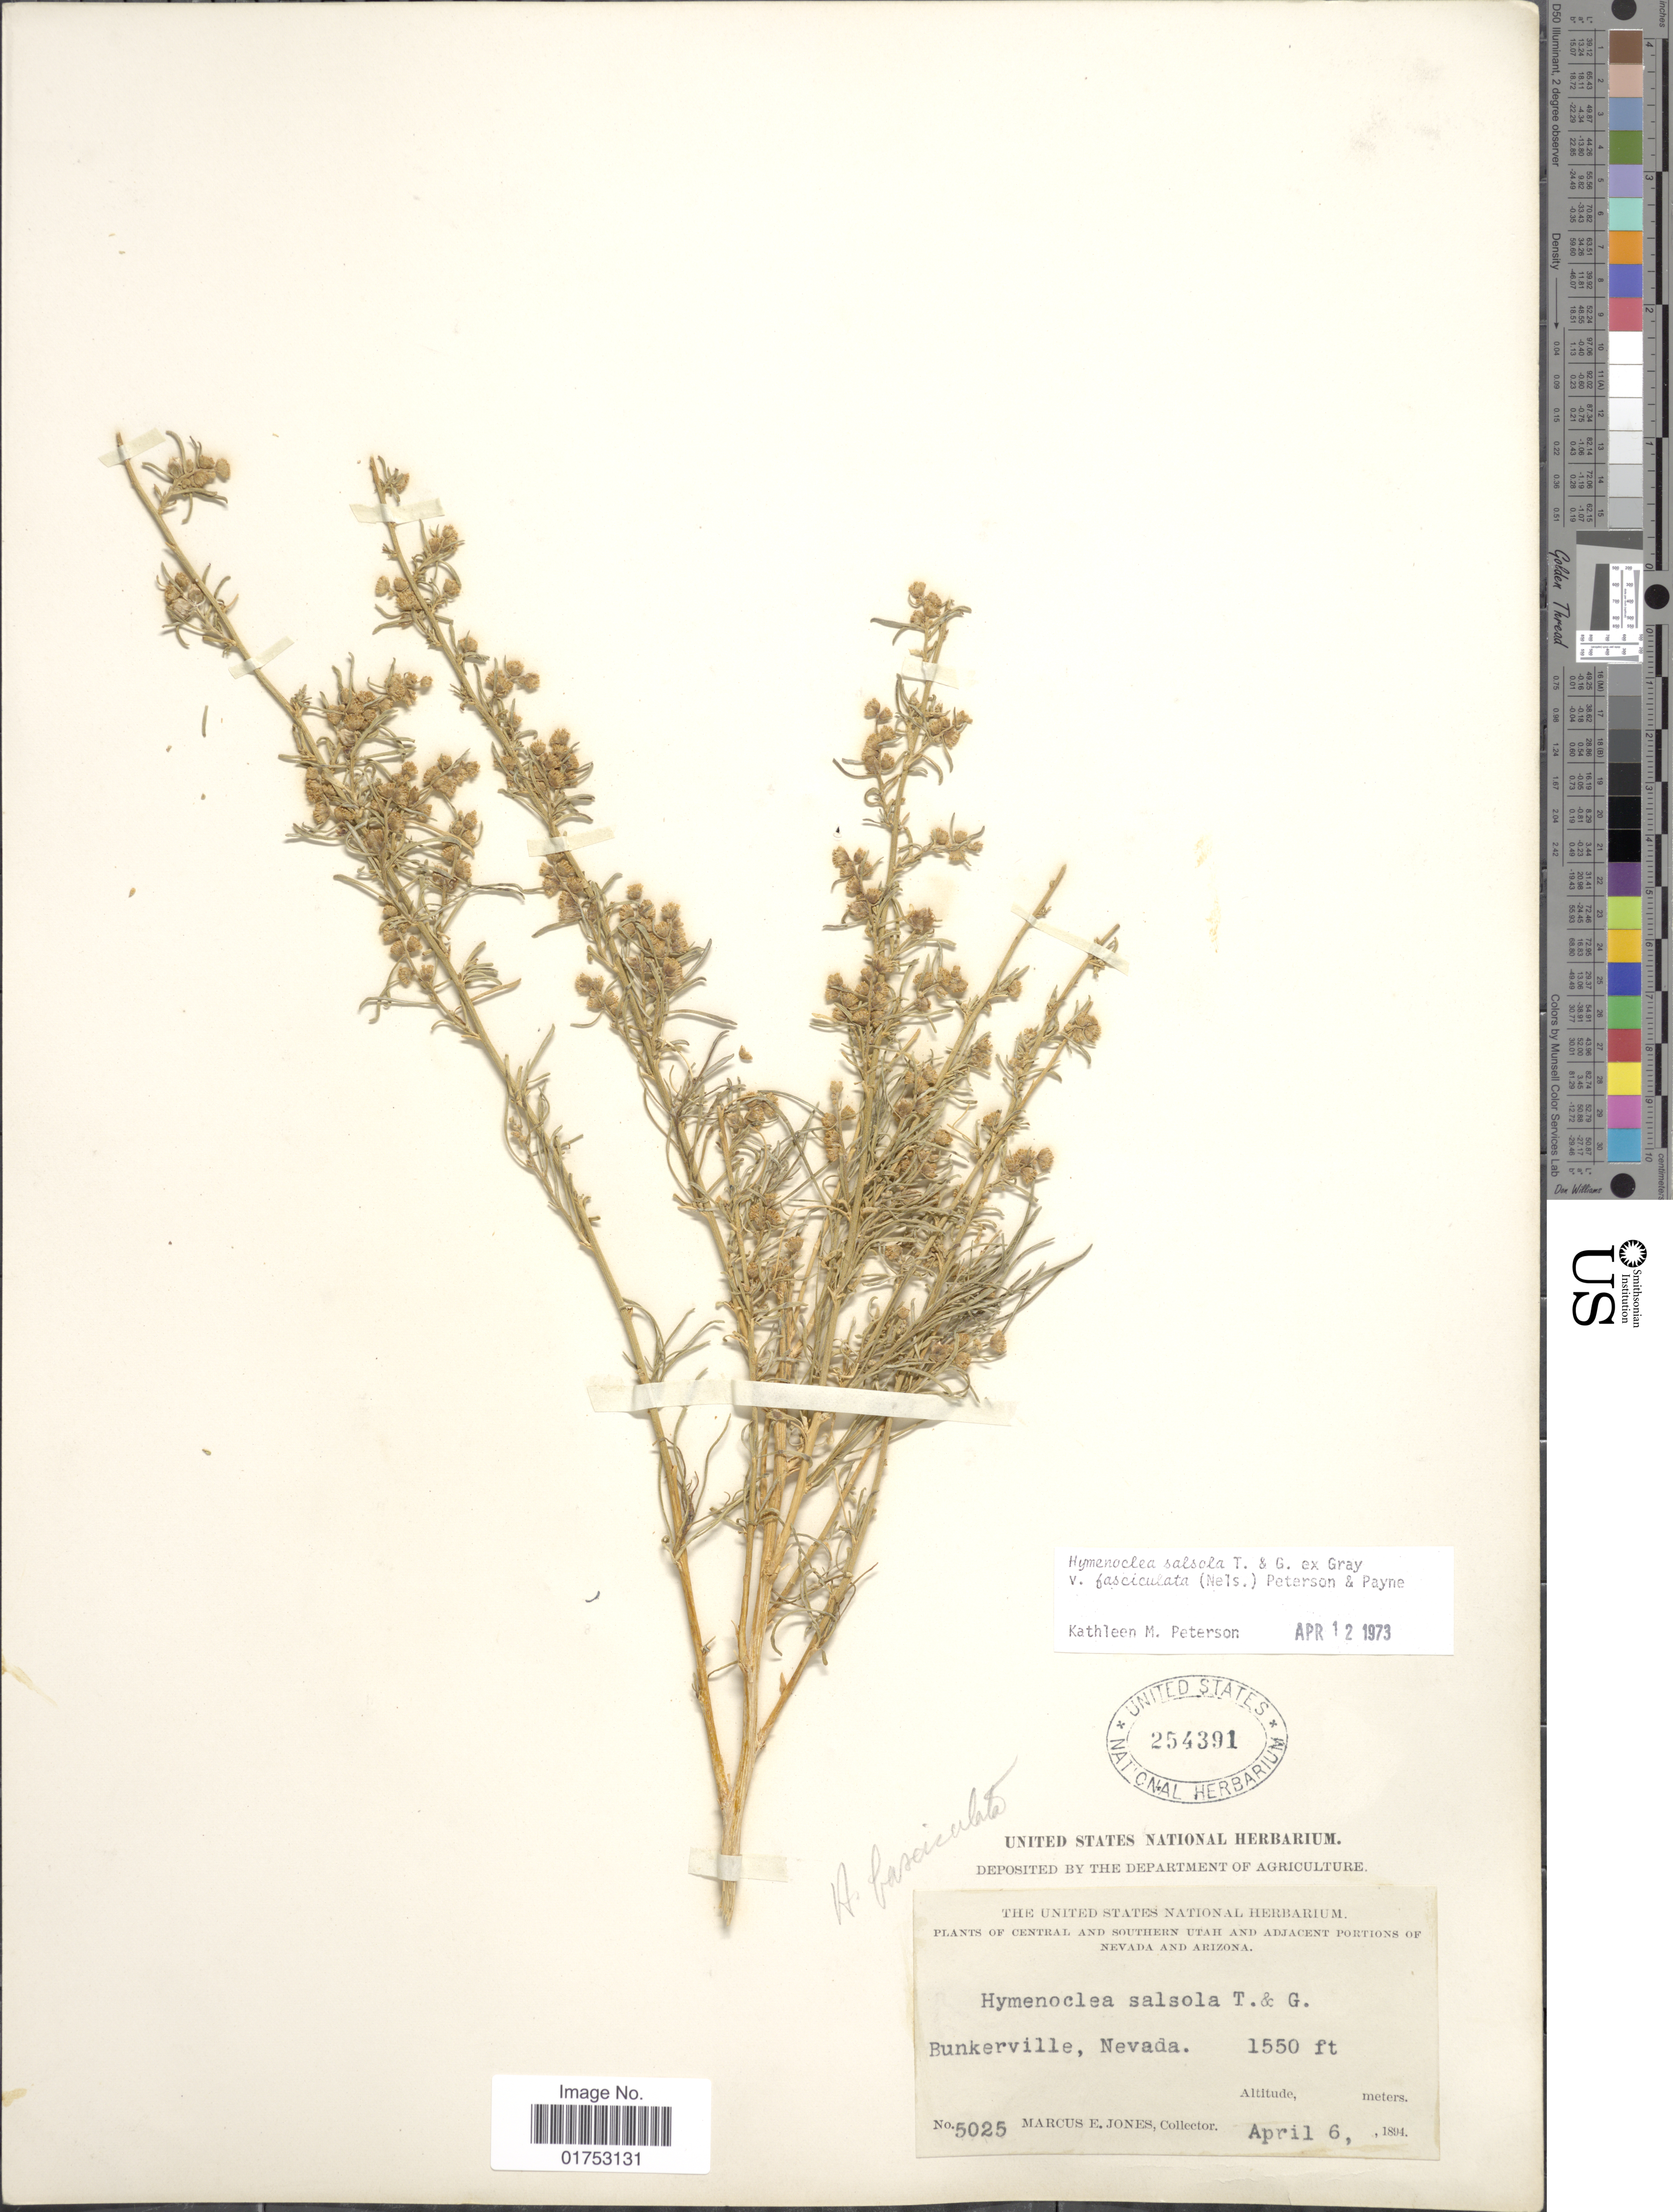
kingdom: Plantae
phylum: Tracheophyta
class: Magnoliopsida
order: Asterales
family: Asteraceae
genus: Hymenoclea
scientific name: Hymenoclea salsola var. fasciculata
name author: (A. Nelson) K.M. Peterson & W.W.Payne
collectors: M. E. Jones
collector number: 5025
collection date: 1894-04-06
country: United States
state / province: Nevada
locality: Bunkerville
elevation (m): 472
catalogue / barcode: US 254391